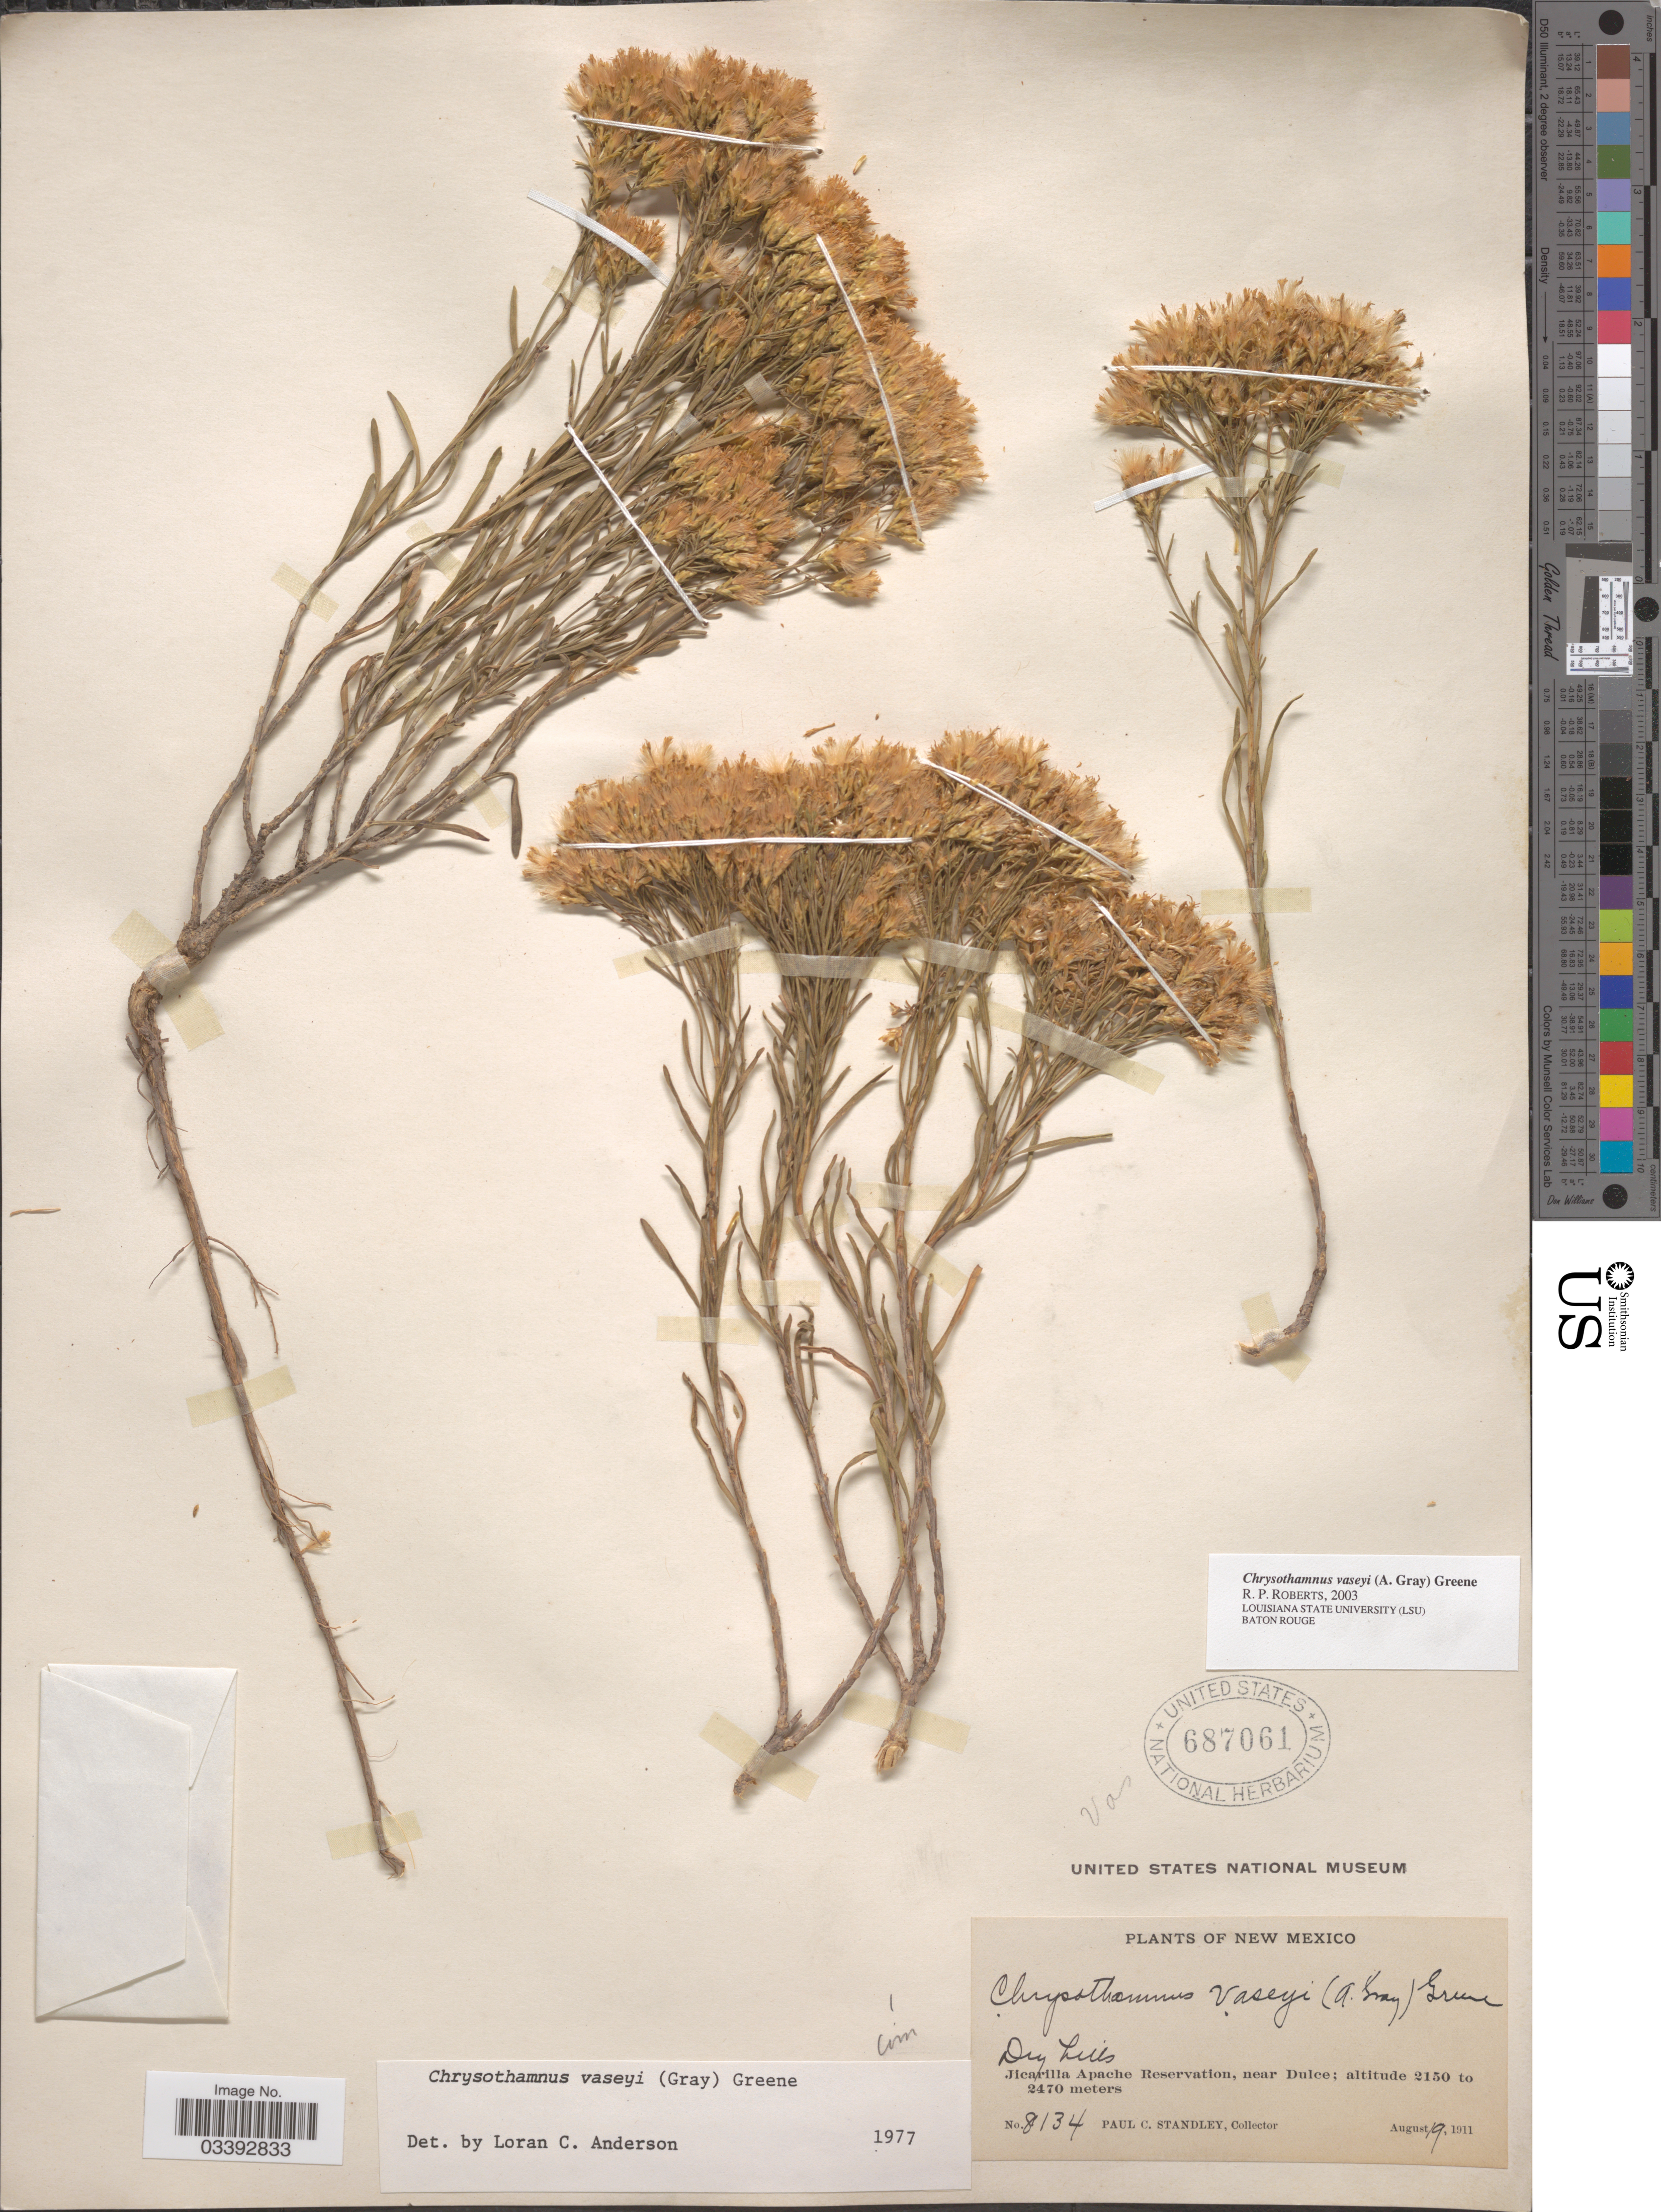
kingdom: Plantae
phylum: Tracheophyta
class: Magnoliopsida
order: Asterales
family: Asteraceae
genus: Chrysothamnus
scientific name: Chrysothamnus vaseyi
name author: (A. Gray) Greene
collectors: P. C. Standley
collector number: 8134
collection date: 1911-08-19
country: United States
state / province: New Mexico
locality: Jicarilla Apache Reservation, near Dulce.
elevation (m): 2150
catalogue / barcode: US 687061